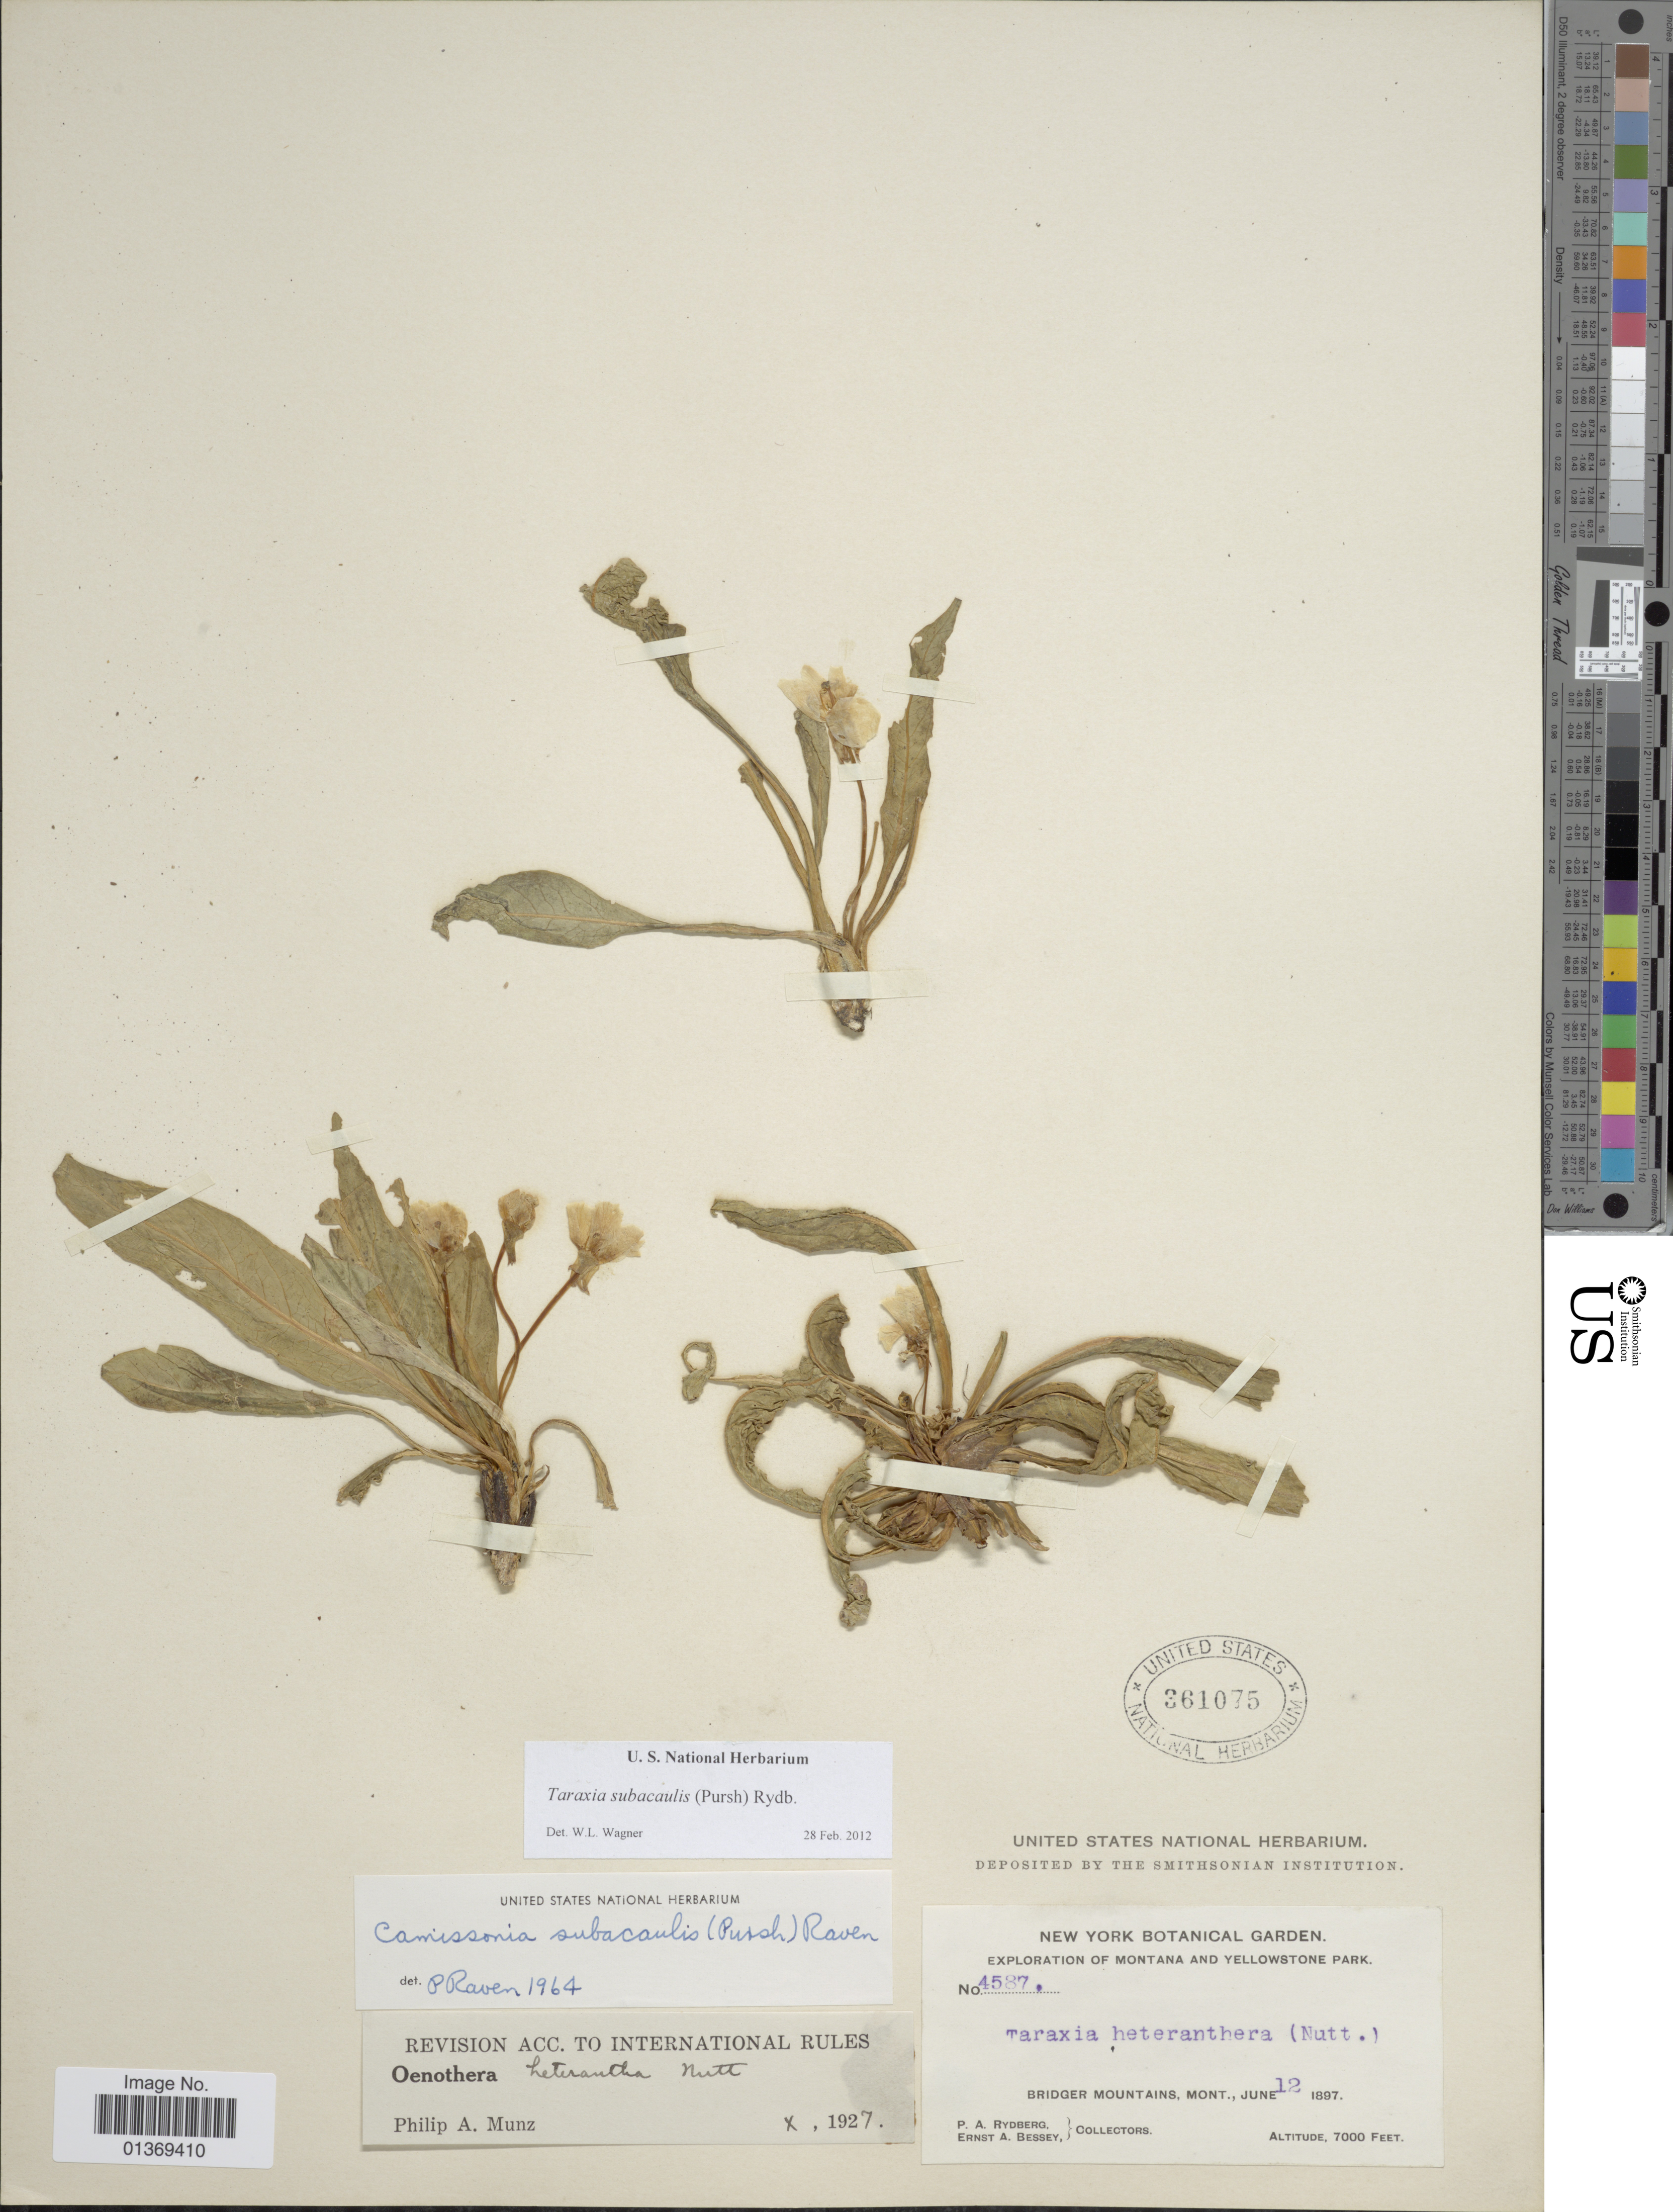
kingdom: Plantae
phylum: Tracheophyta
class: Magnoliopsida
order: Myrtales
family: Onagraceae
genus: Taraxia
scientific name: Taraxia subacaulis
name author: (Pursh) Rydb.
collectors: P. A. Rydberg & E. A. Bessey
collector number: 4587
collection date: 1897-06-12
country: United States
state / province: Montana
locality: Yellowstone Park, Bridger Mountains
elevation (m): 2134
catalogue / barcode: US 361075